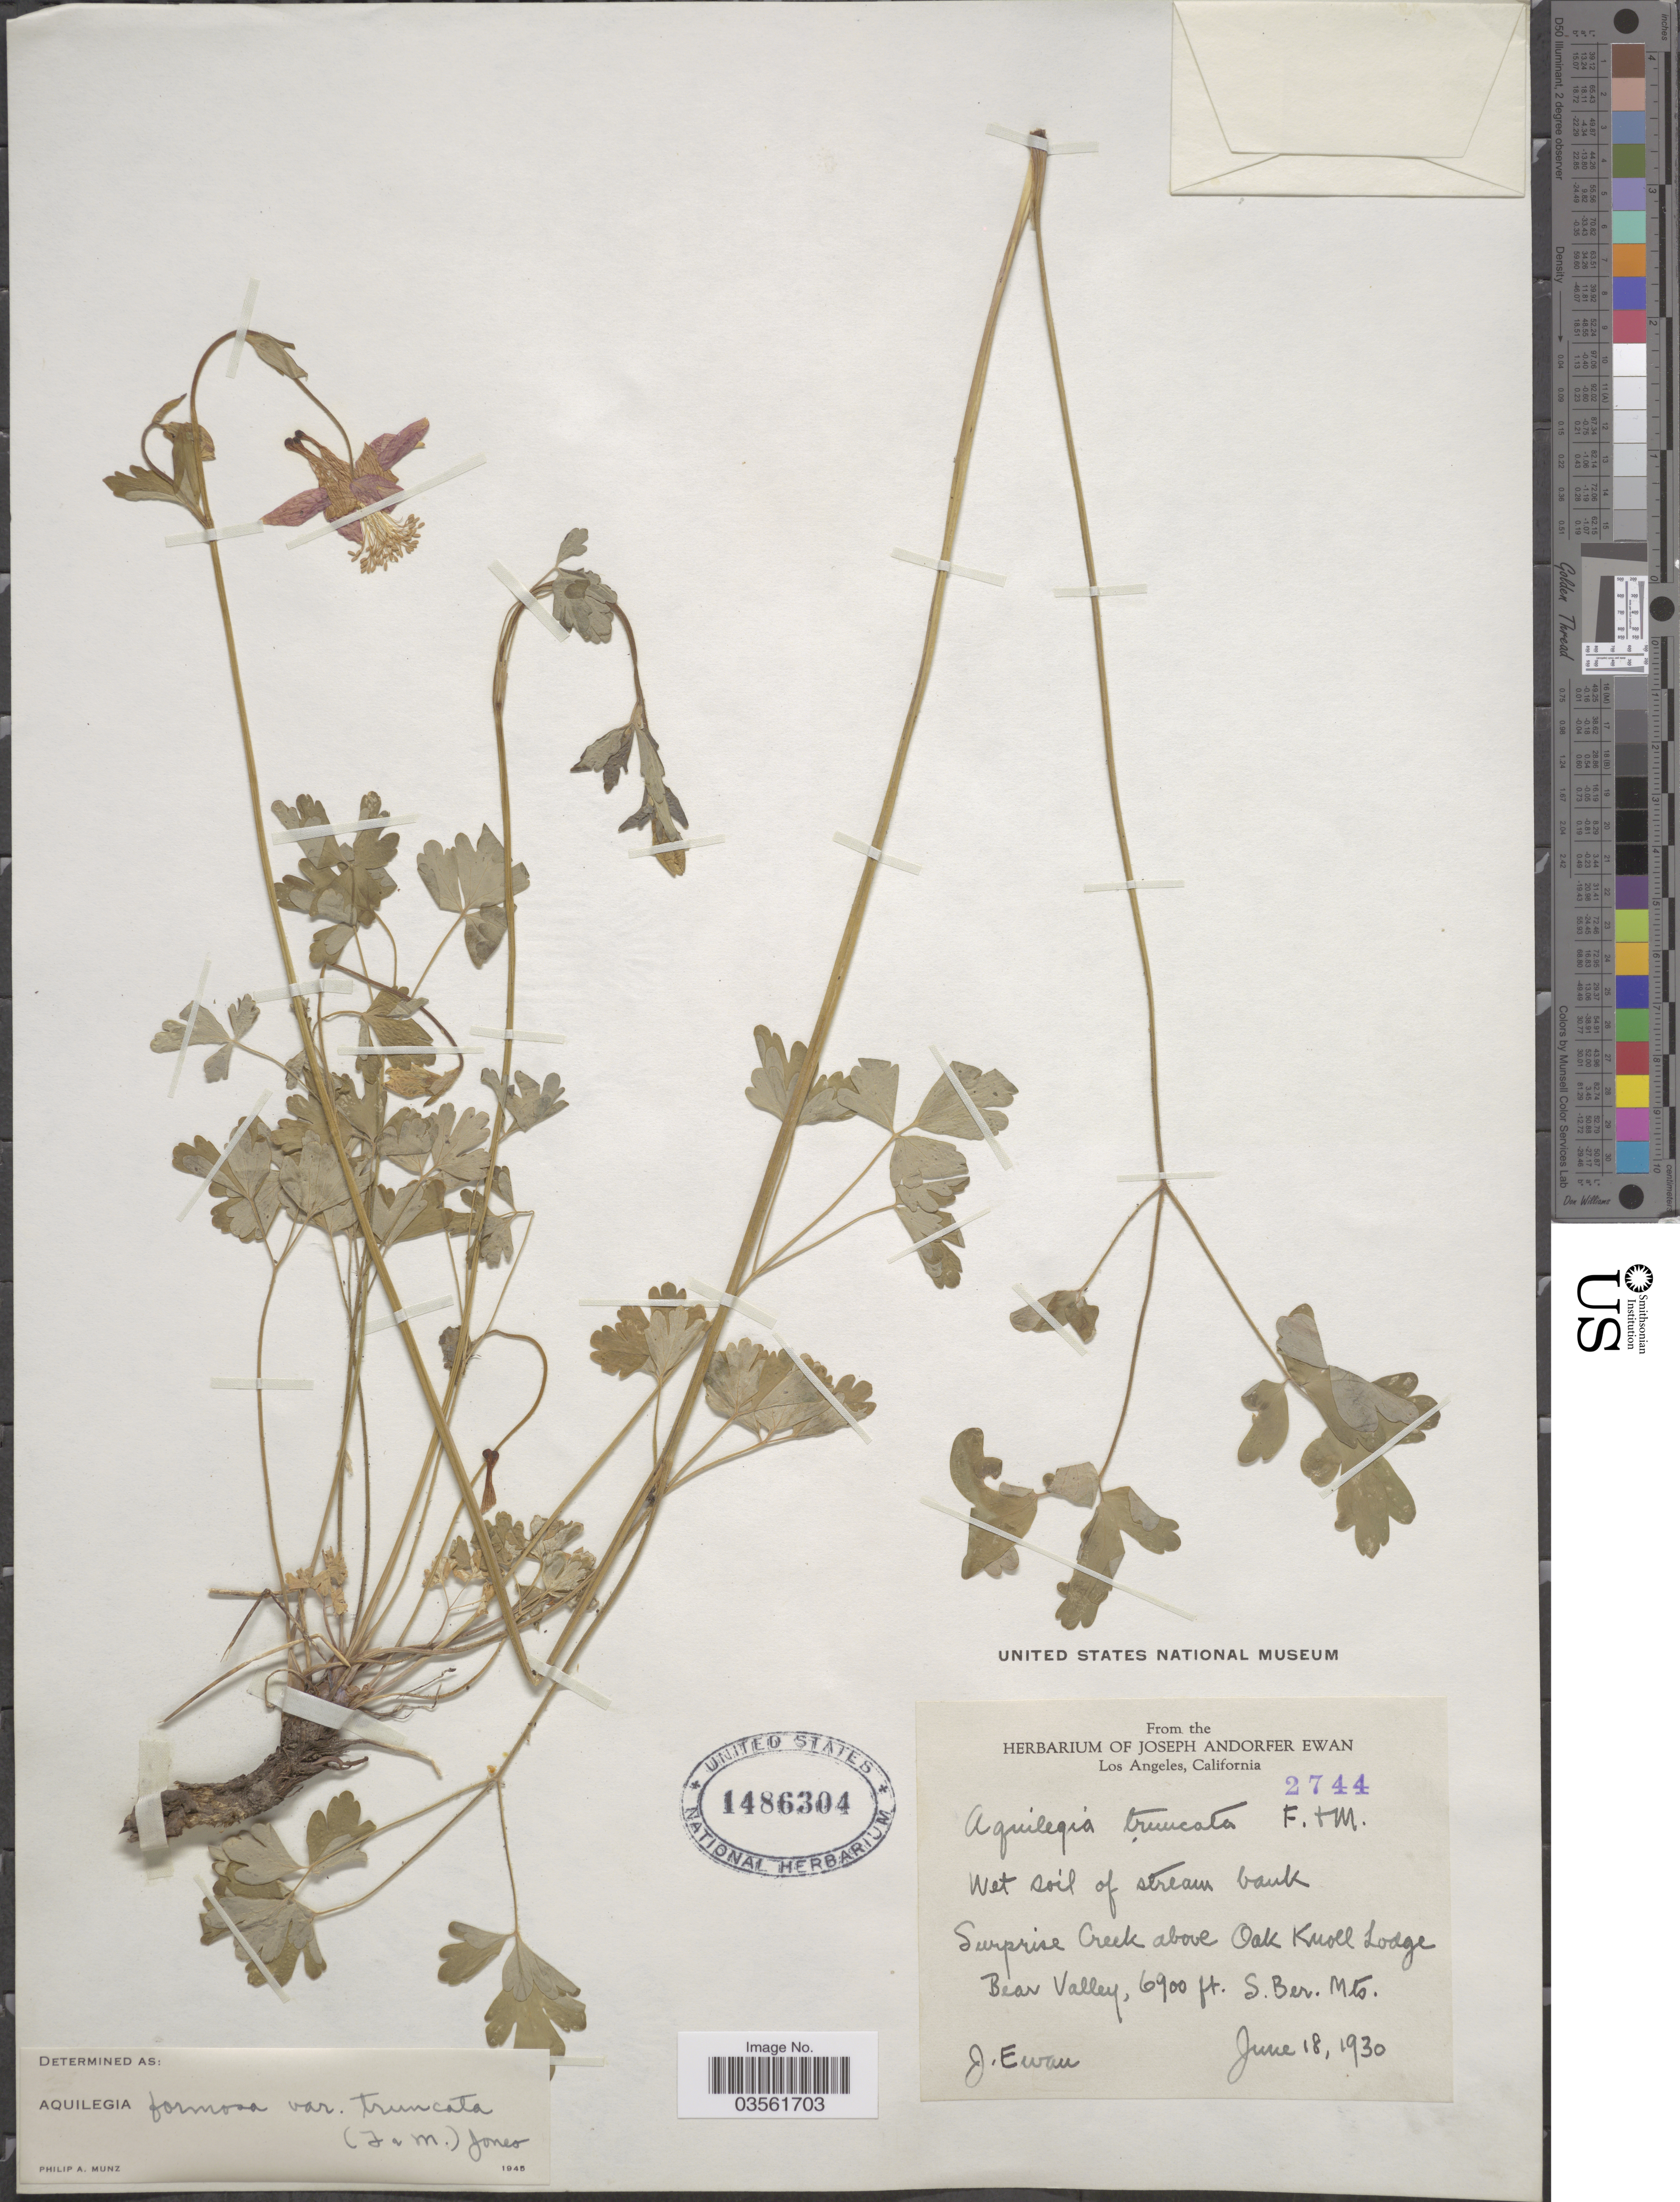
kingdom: Plantae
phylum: Tracheophyta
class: Magnoliopsida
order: Ranunculales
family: Ranunculaceae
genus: Aquilegia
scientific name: Aquilegia formosa var. truncata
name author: M.E. Jones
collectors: J. A. Ewan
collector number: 2744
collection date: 1930-06-18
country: United States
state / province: California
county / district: San Bernardino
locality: Surprise Creek above Oak Knoll Lodge, Bear Valley, S. Ber. Mts.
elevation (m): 2103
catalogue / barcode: US 1486304